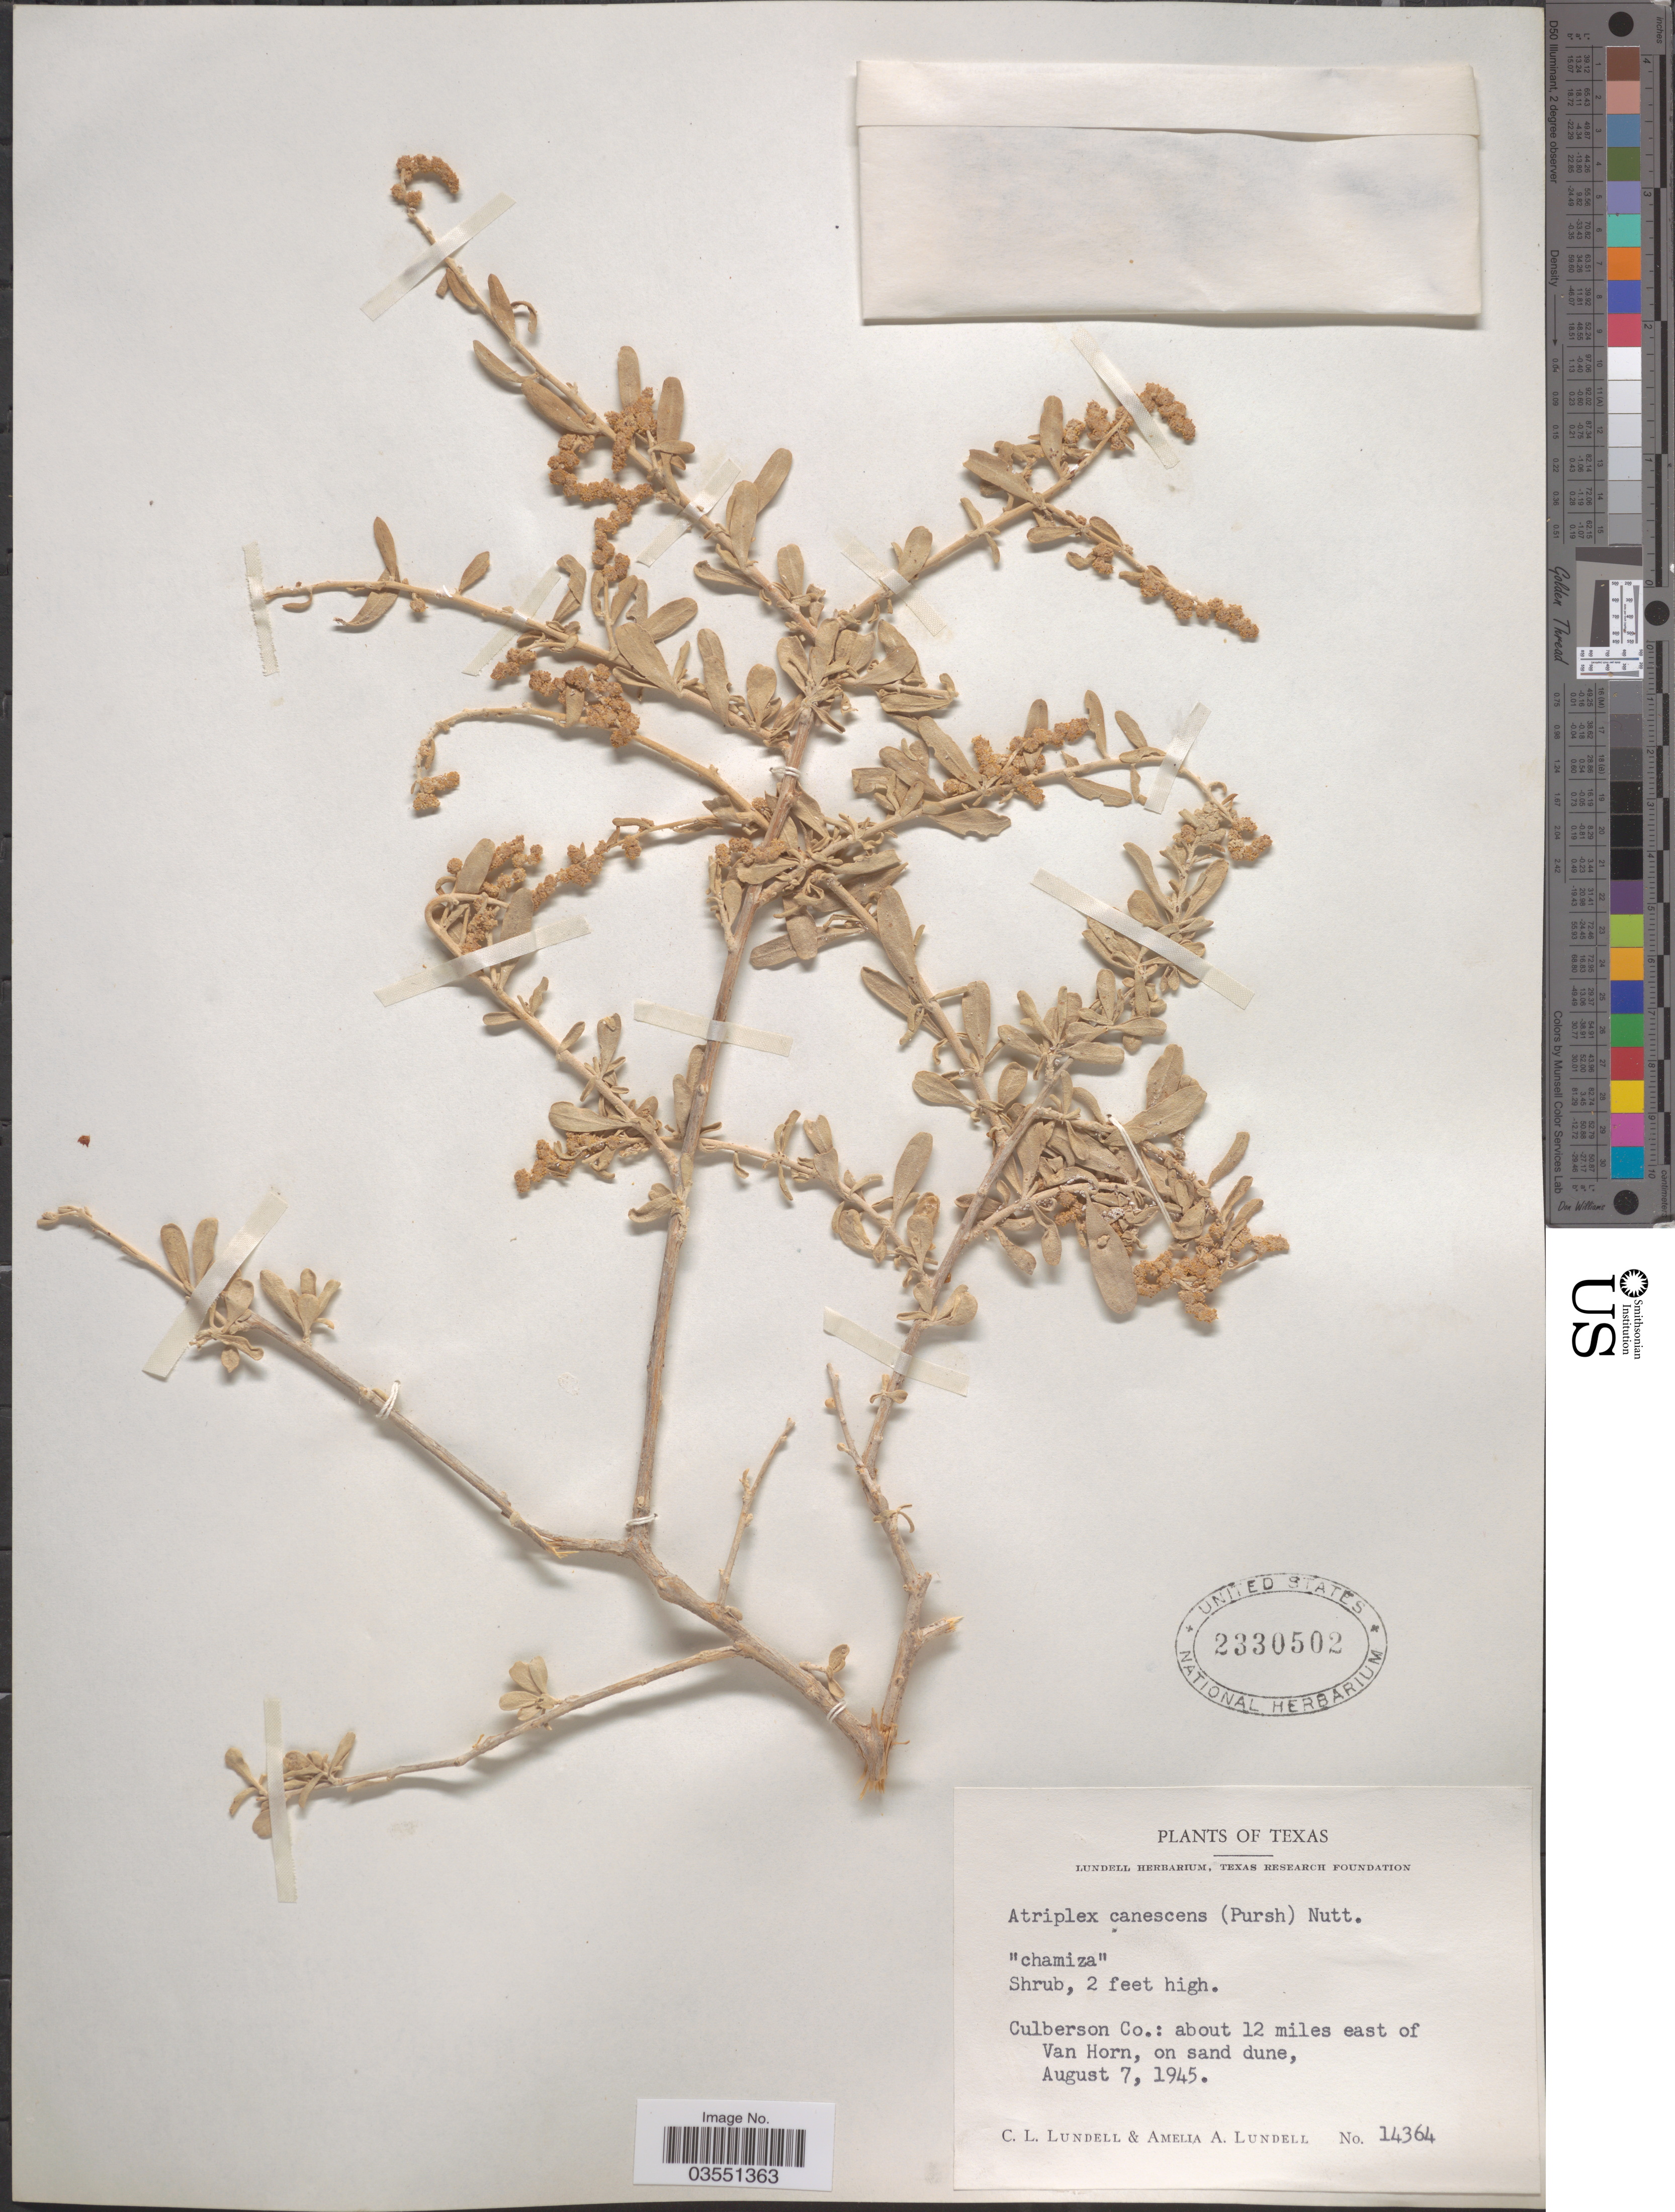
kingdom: Plantae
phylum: Tracheophyta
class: Magnoliopsida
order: Caryophyllales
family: Amaranthaceae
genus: Atriplex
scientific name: Atriplex canescens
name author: (Pursh) Nutt.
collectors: C. L. Lundell & A. A. Lundell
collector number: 14364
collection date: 1945-08-07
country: United States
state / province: Texas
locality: Culberson Co.: about 12 miles east of Van Horn.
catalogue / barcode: US 2330502